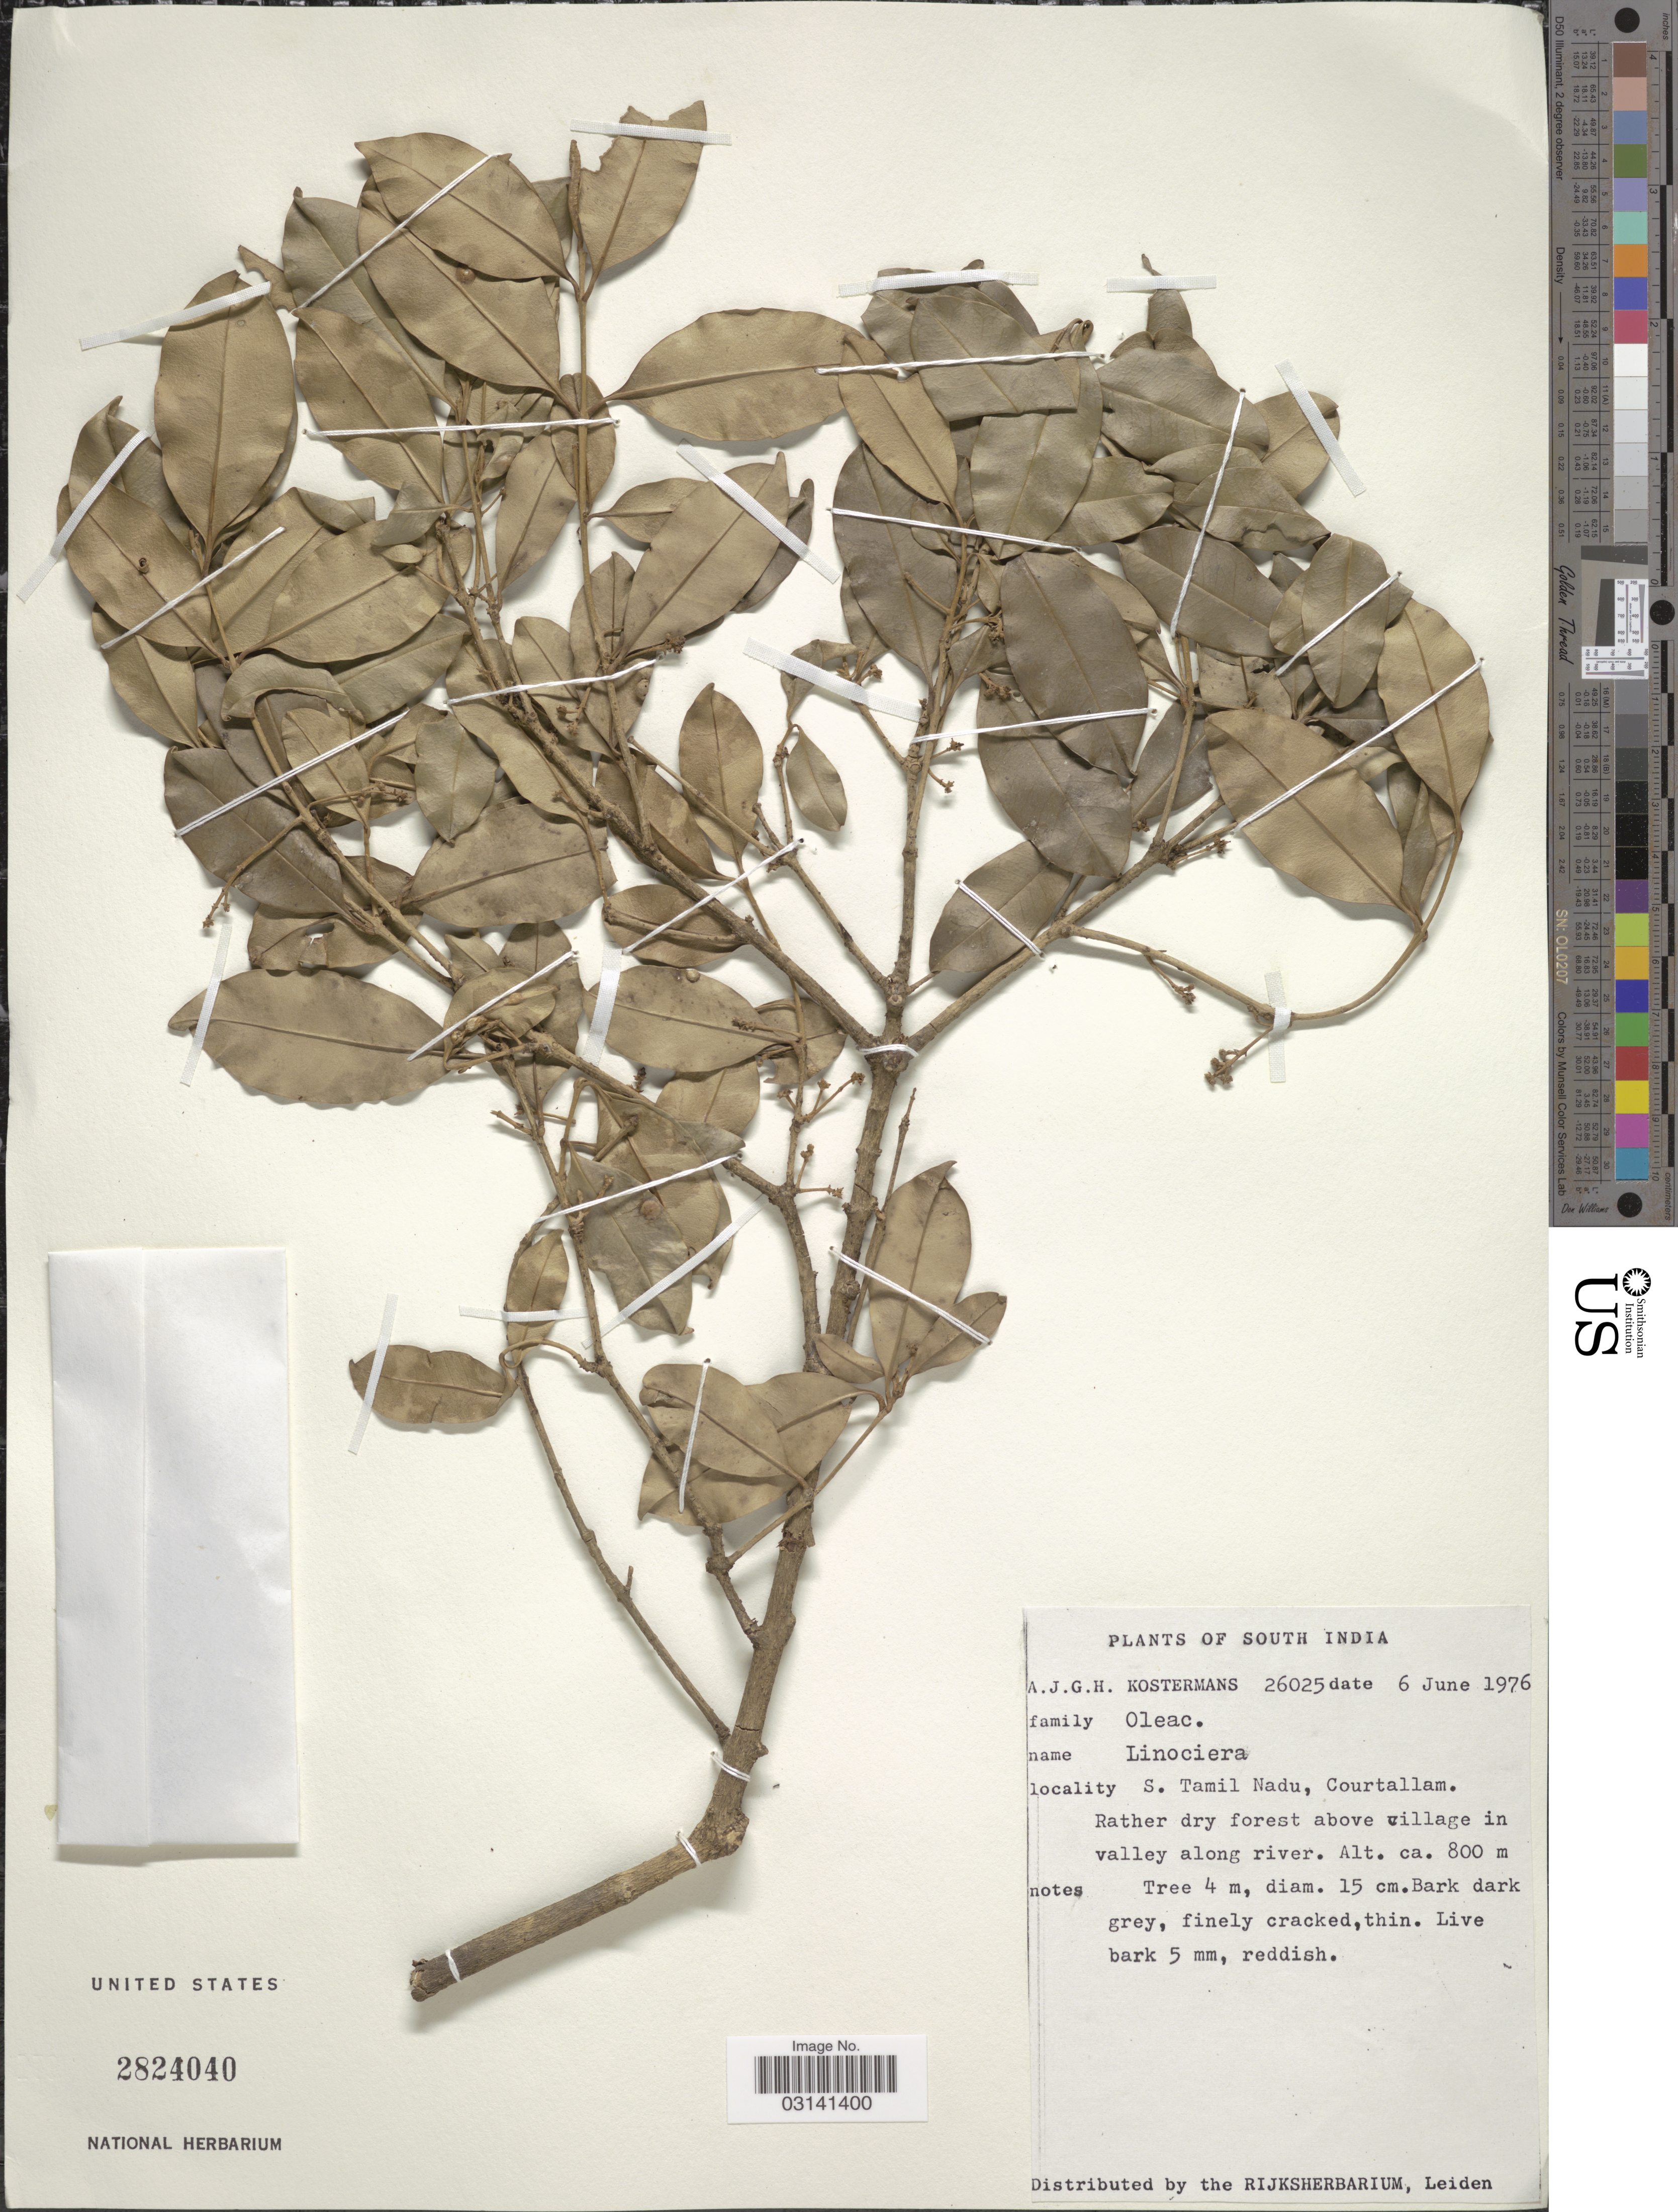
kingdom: Plantae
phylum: Tracheophyta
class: Magnoliopsida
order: Lamiales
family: Oleaceae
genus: Chionanthus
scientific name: Chionanthus sp.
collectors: A. J. G. Kostermans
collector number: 26025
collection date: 1976-06-06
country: India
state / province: Tamil Nadu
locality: South India. S. Tamil Nadu, Courtallam. Rather dry forest above village in valley along river.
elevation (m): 800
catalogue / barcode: US 2824040